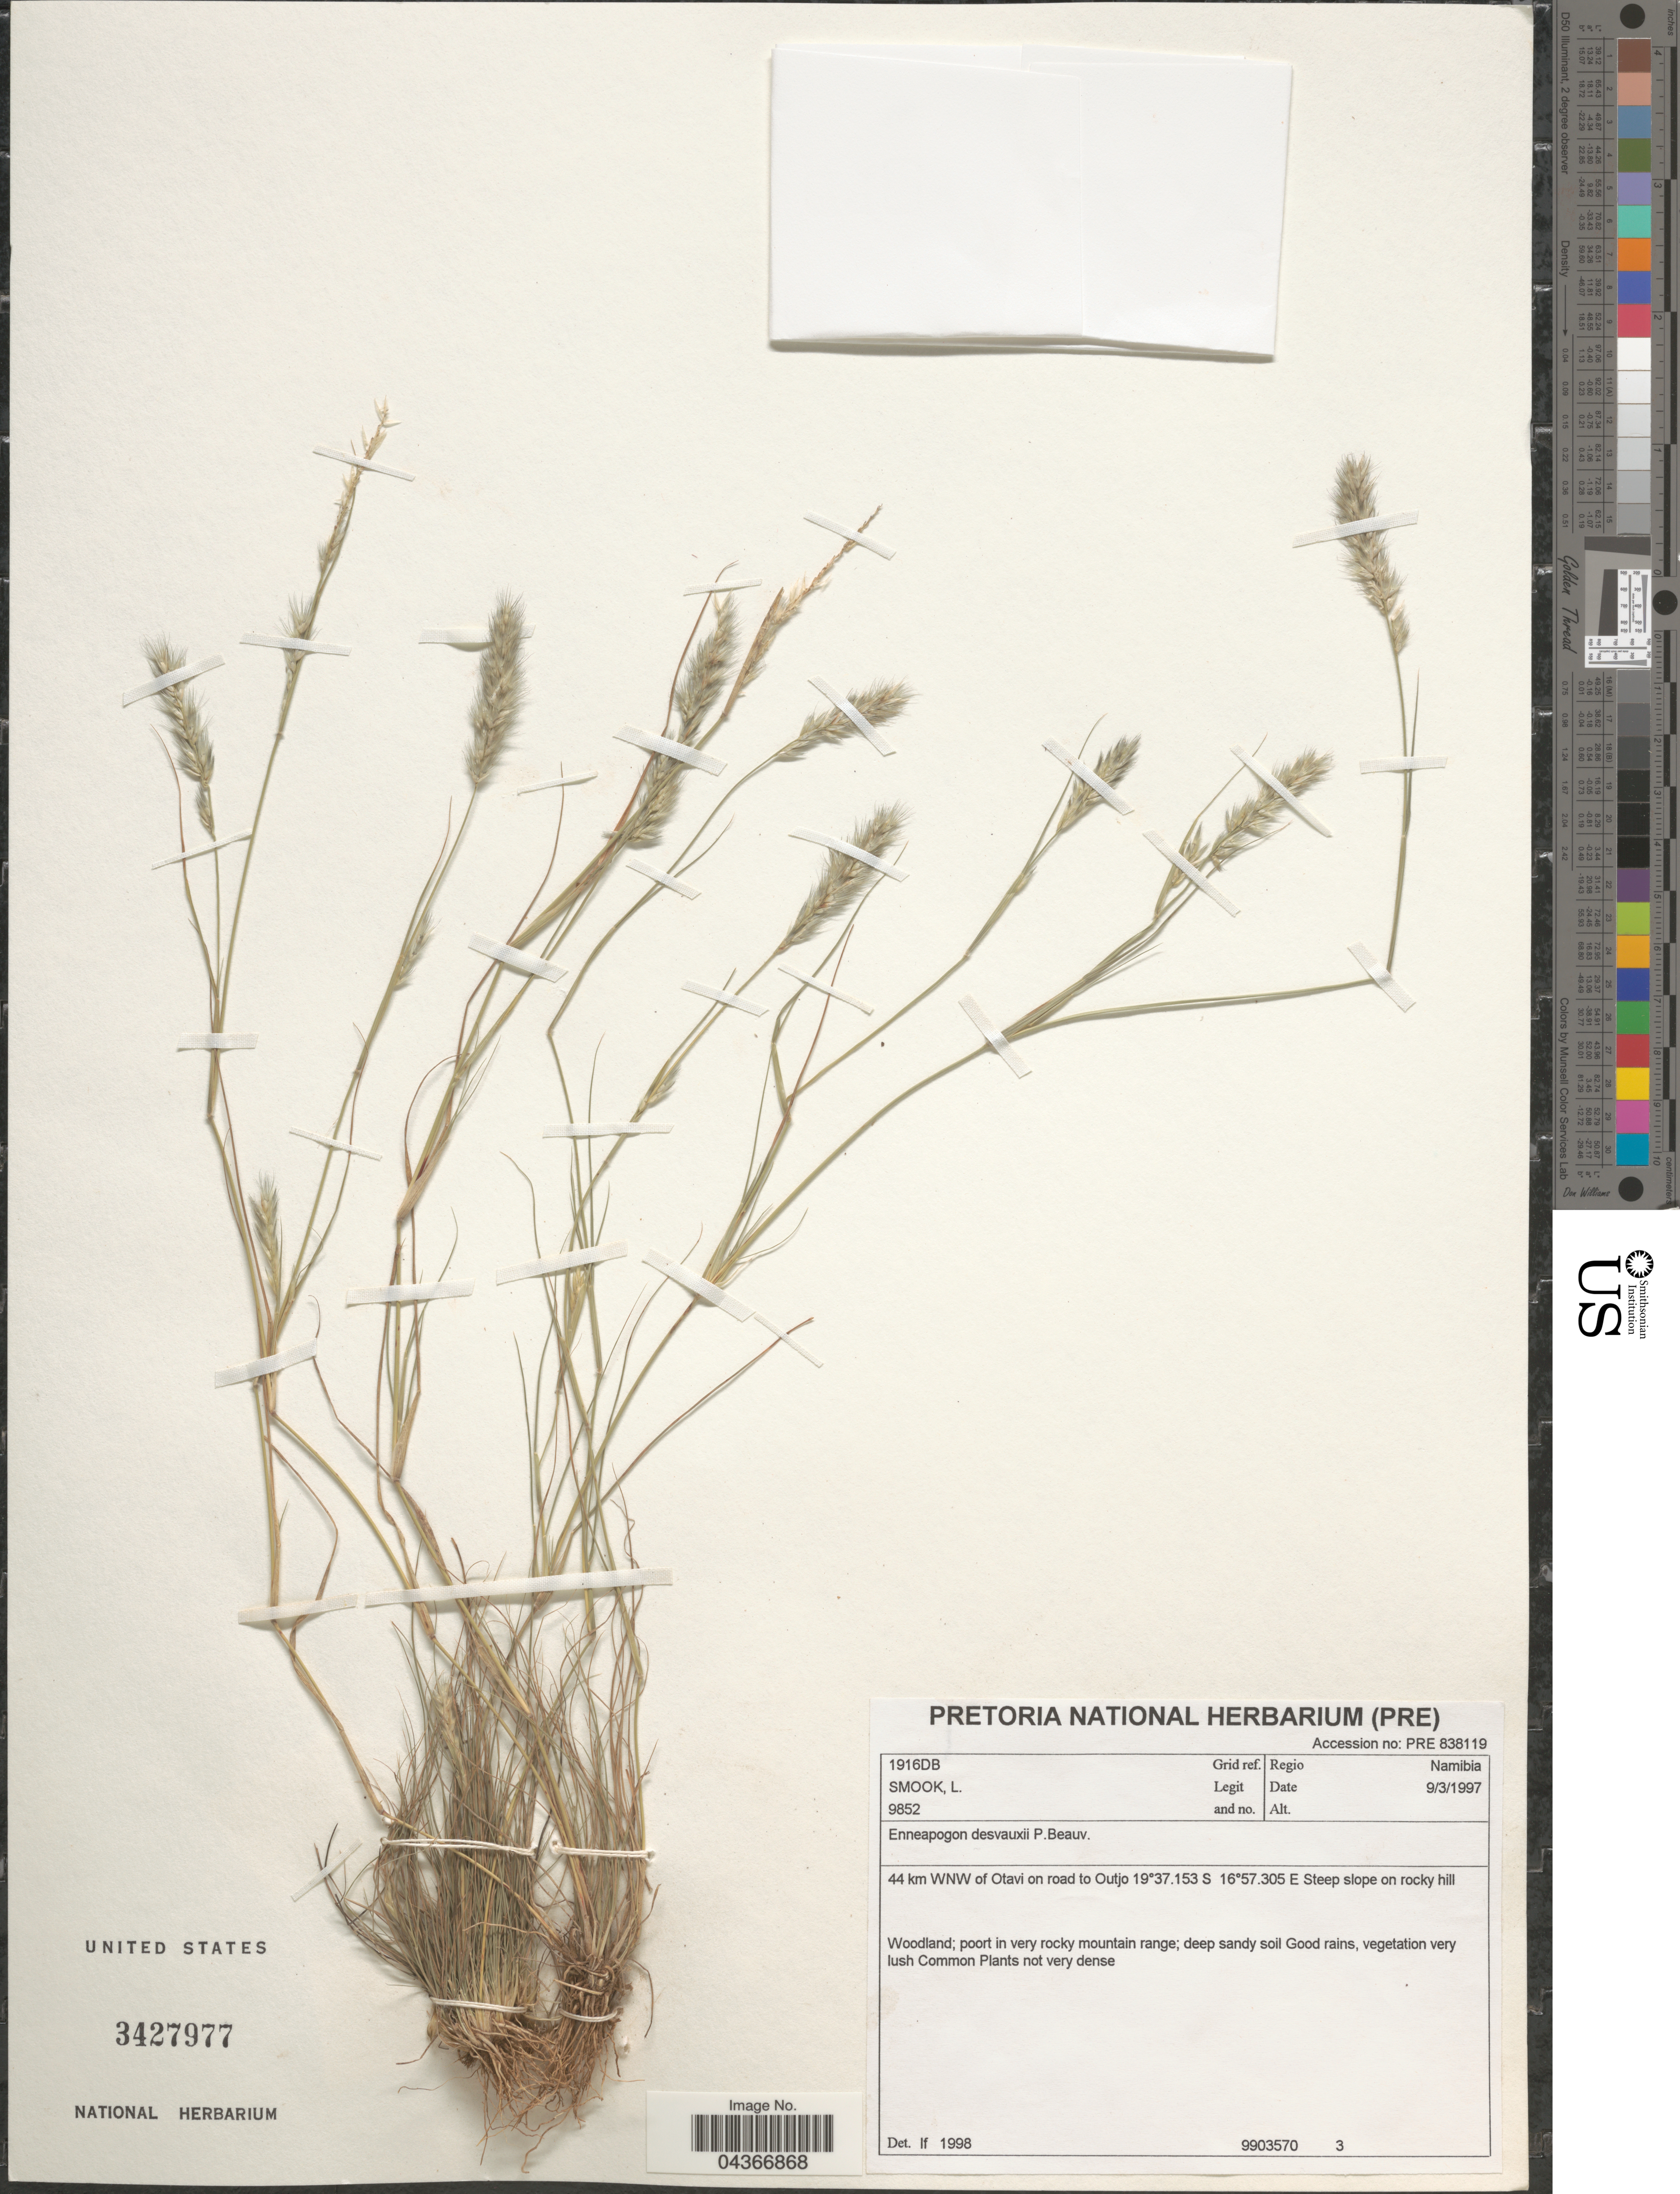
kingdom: Plantae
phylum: Tracheophyta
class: Liliopsida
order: Poales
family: Poaceae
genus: Enneapogon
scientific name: Enneapogon desvauxii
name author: P. Beauv.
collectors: L. Smook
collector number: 9852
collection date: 1997-03-09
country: Namibia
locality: Grid ref. 1916DB. Regio Namibia. 44 km WNW of Otavi on road to Outjo.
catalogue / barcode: US 3427977